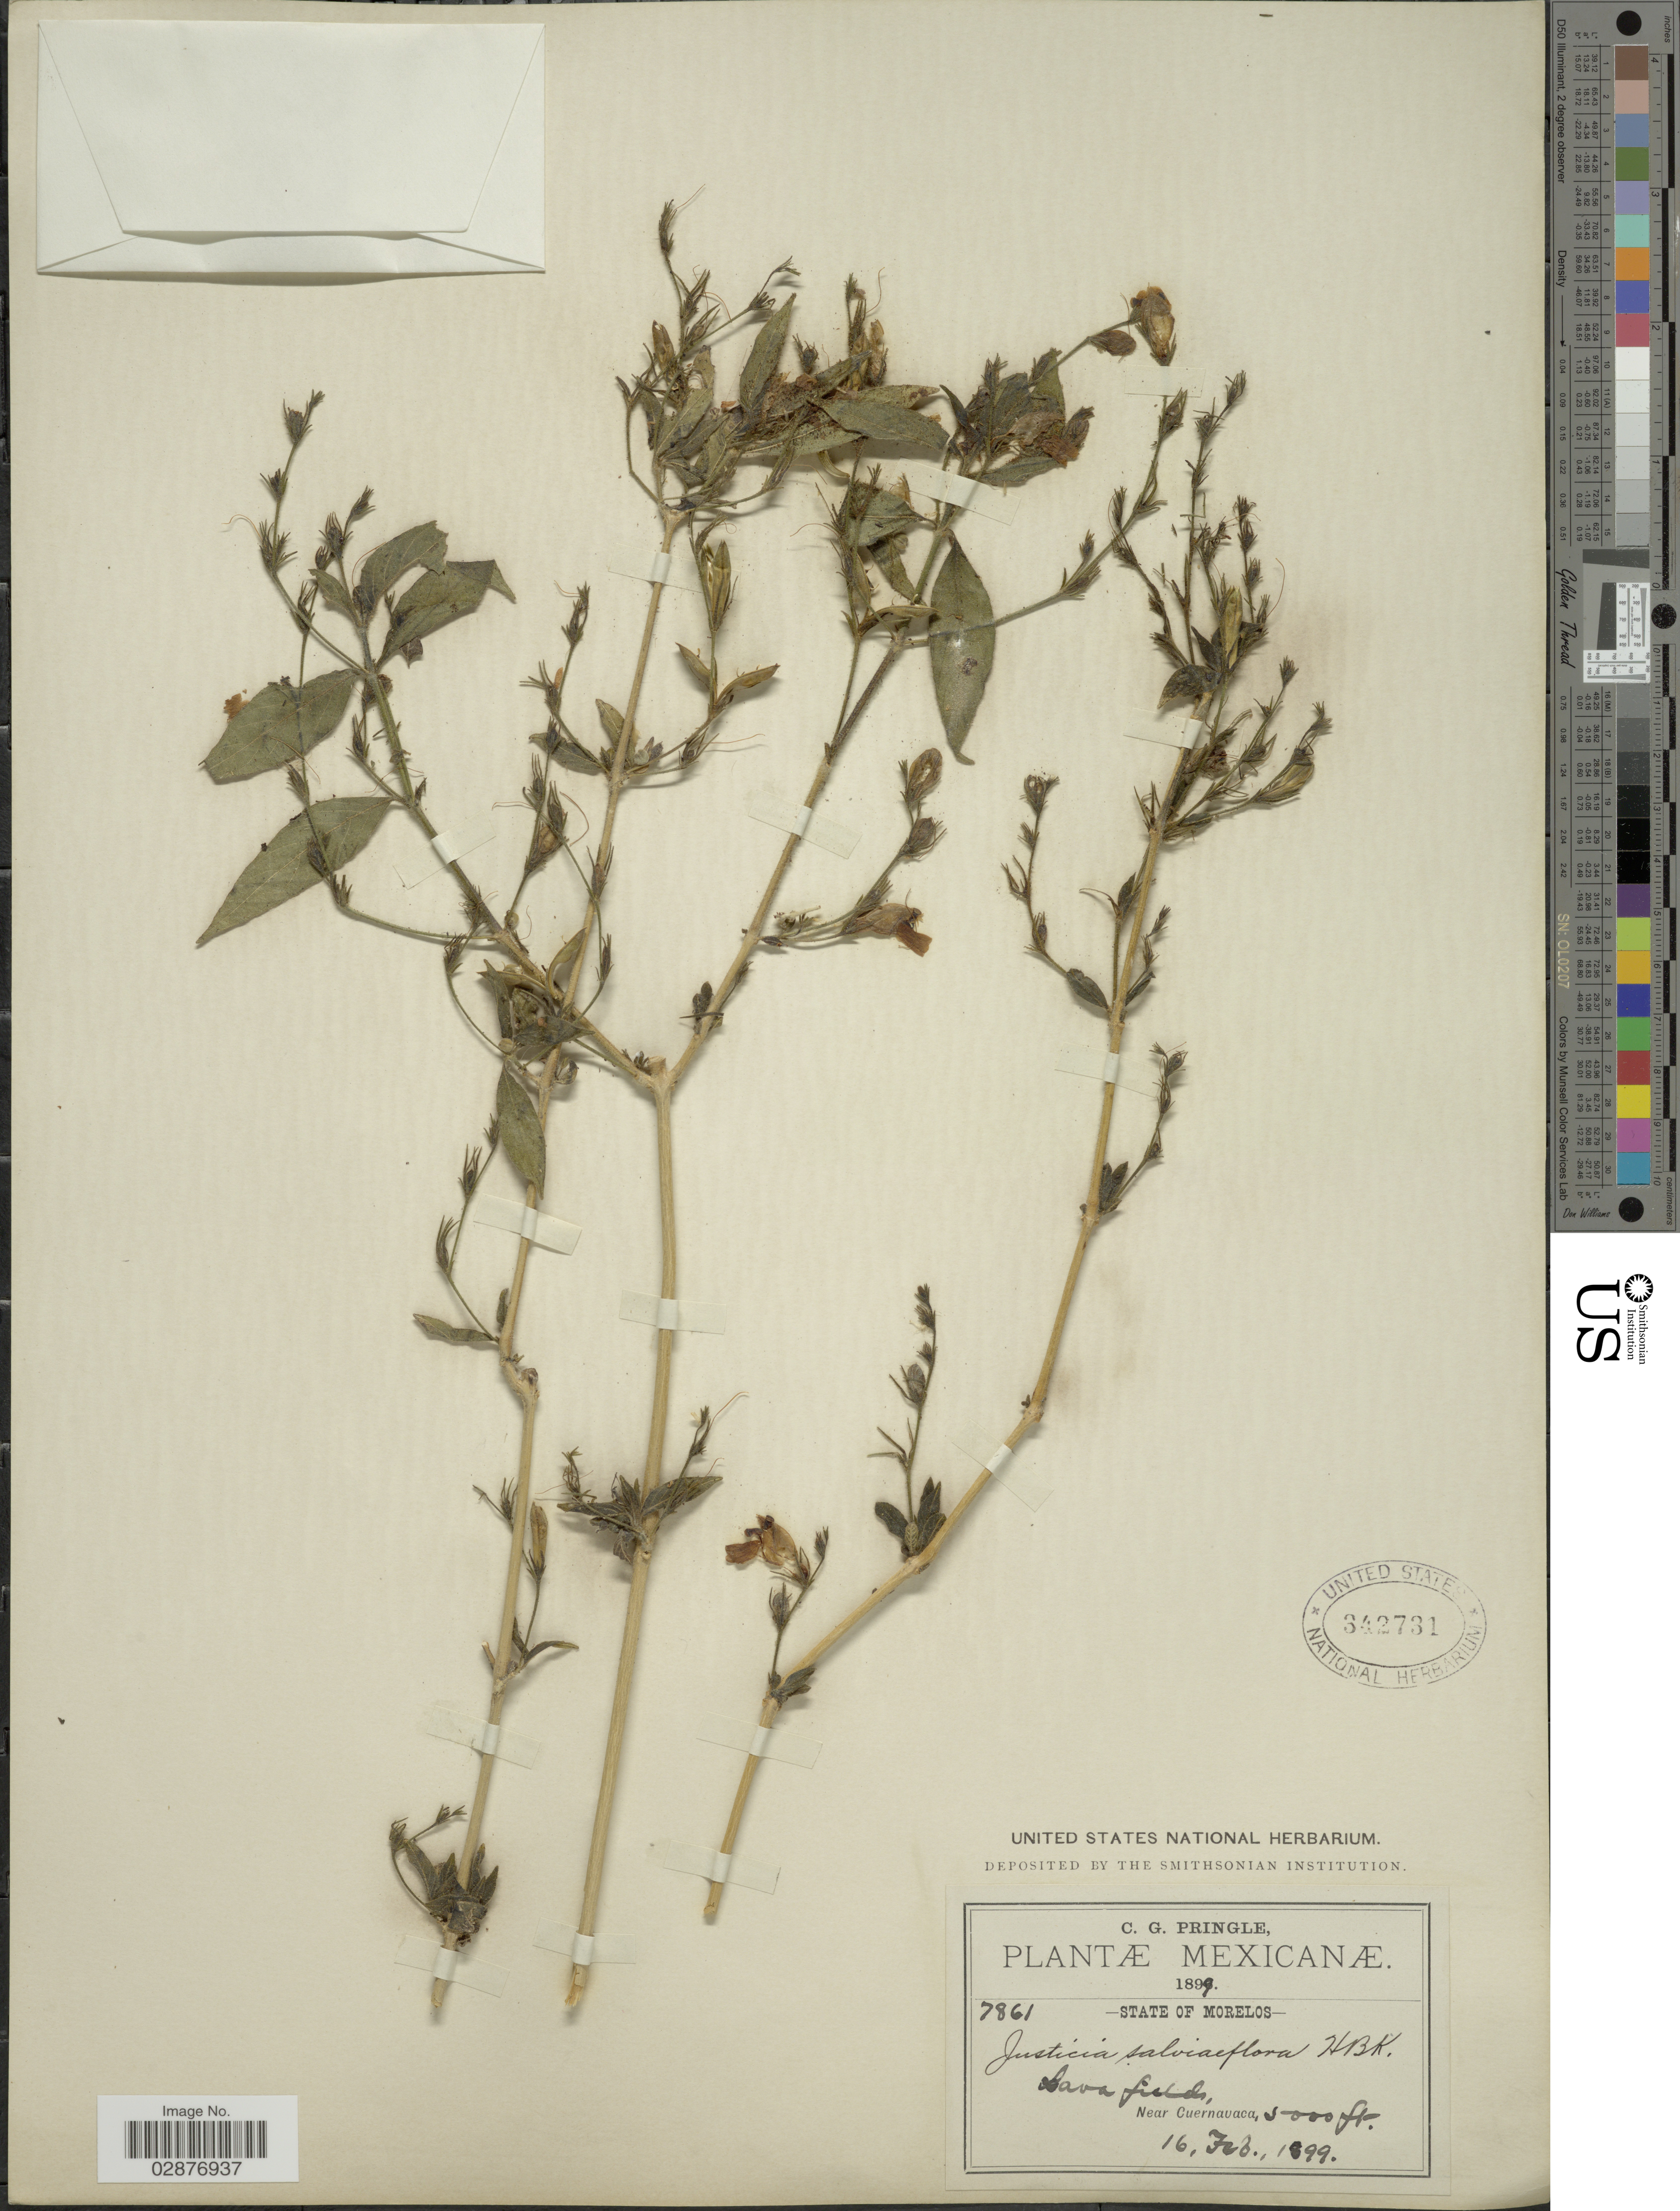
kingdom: Plantae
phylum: Tracheophyta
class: Magnoliopsida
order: Lamiales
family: Acanthaceae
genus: Justicia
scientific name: Justicia salviiflora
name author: Kunth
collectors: C. G. Pringle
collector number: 7861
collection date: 1899-02-16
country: Mexico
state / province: Morelos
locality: Lava field near Cuernavaca.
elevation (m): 1524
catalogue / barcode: US 342731